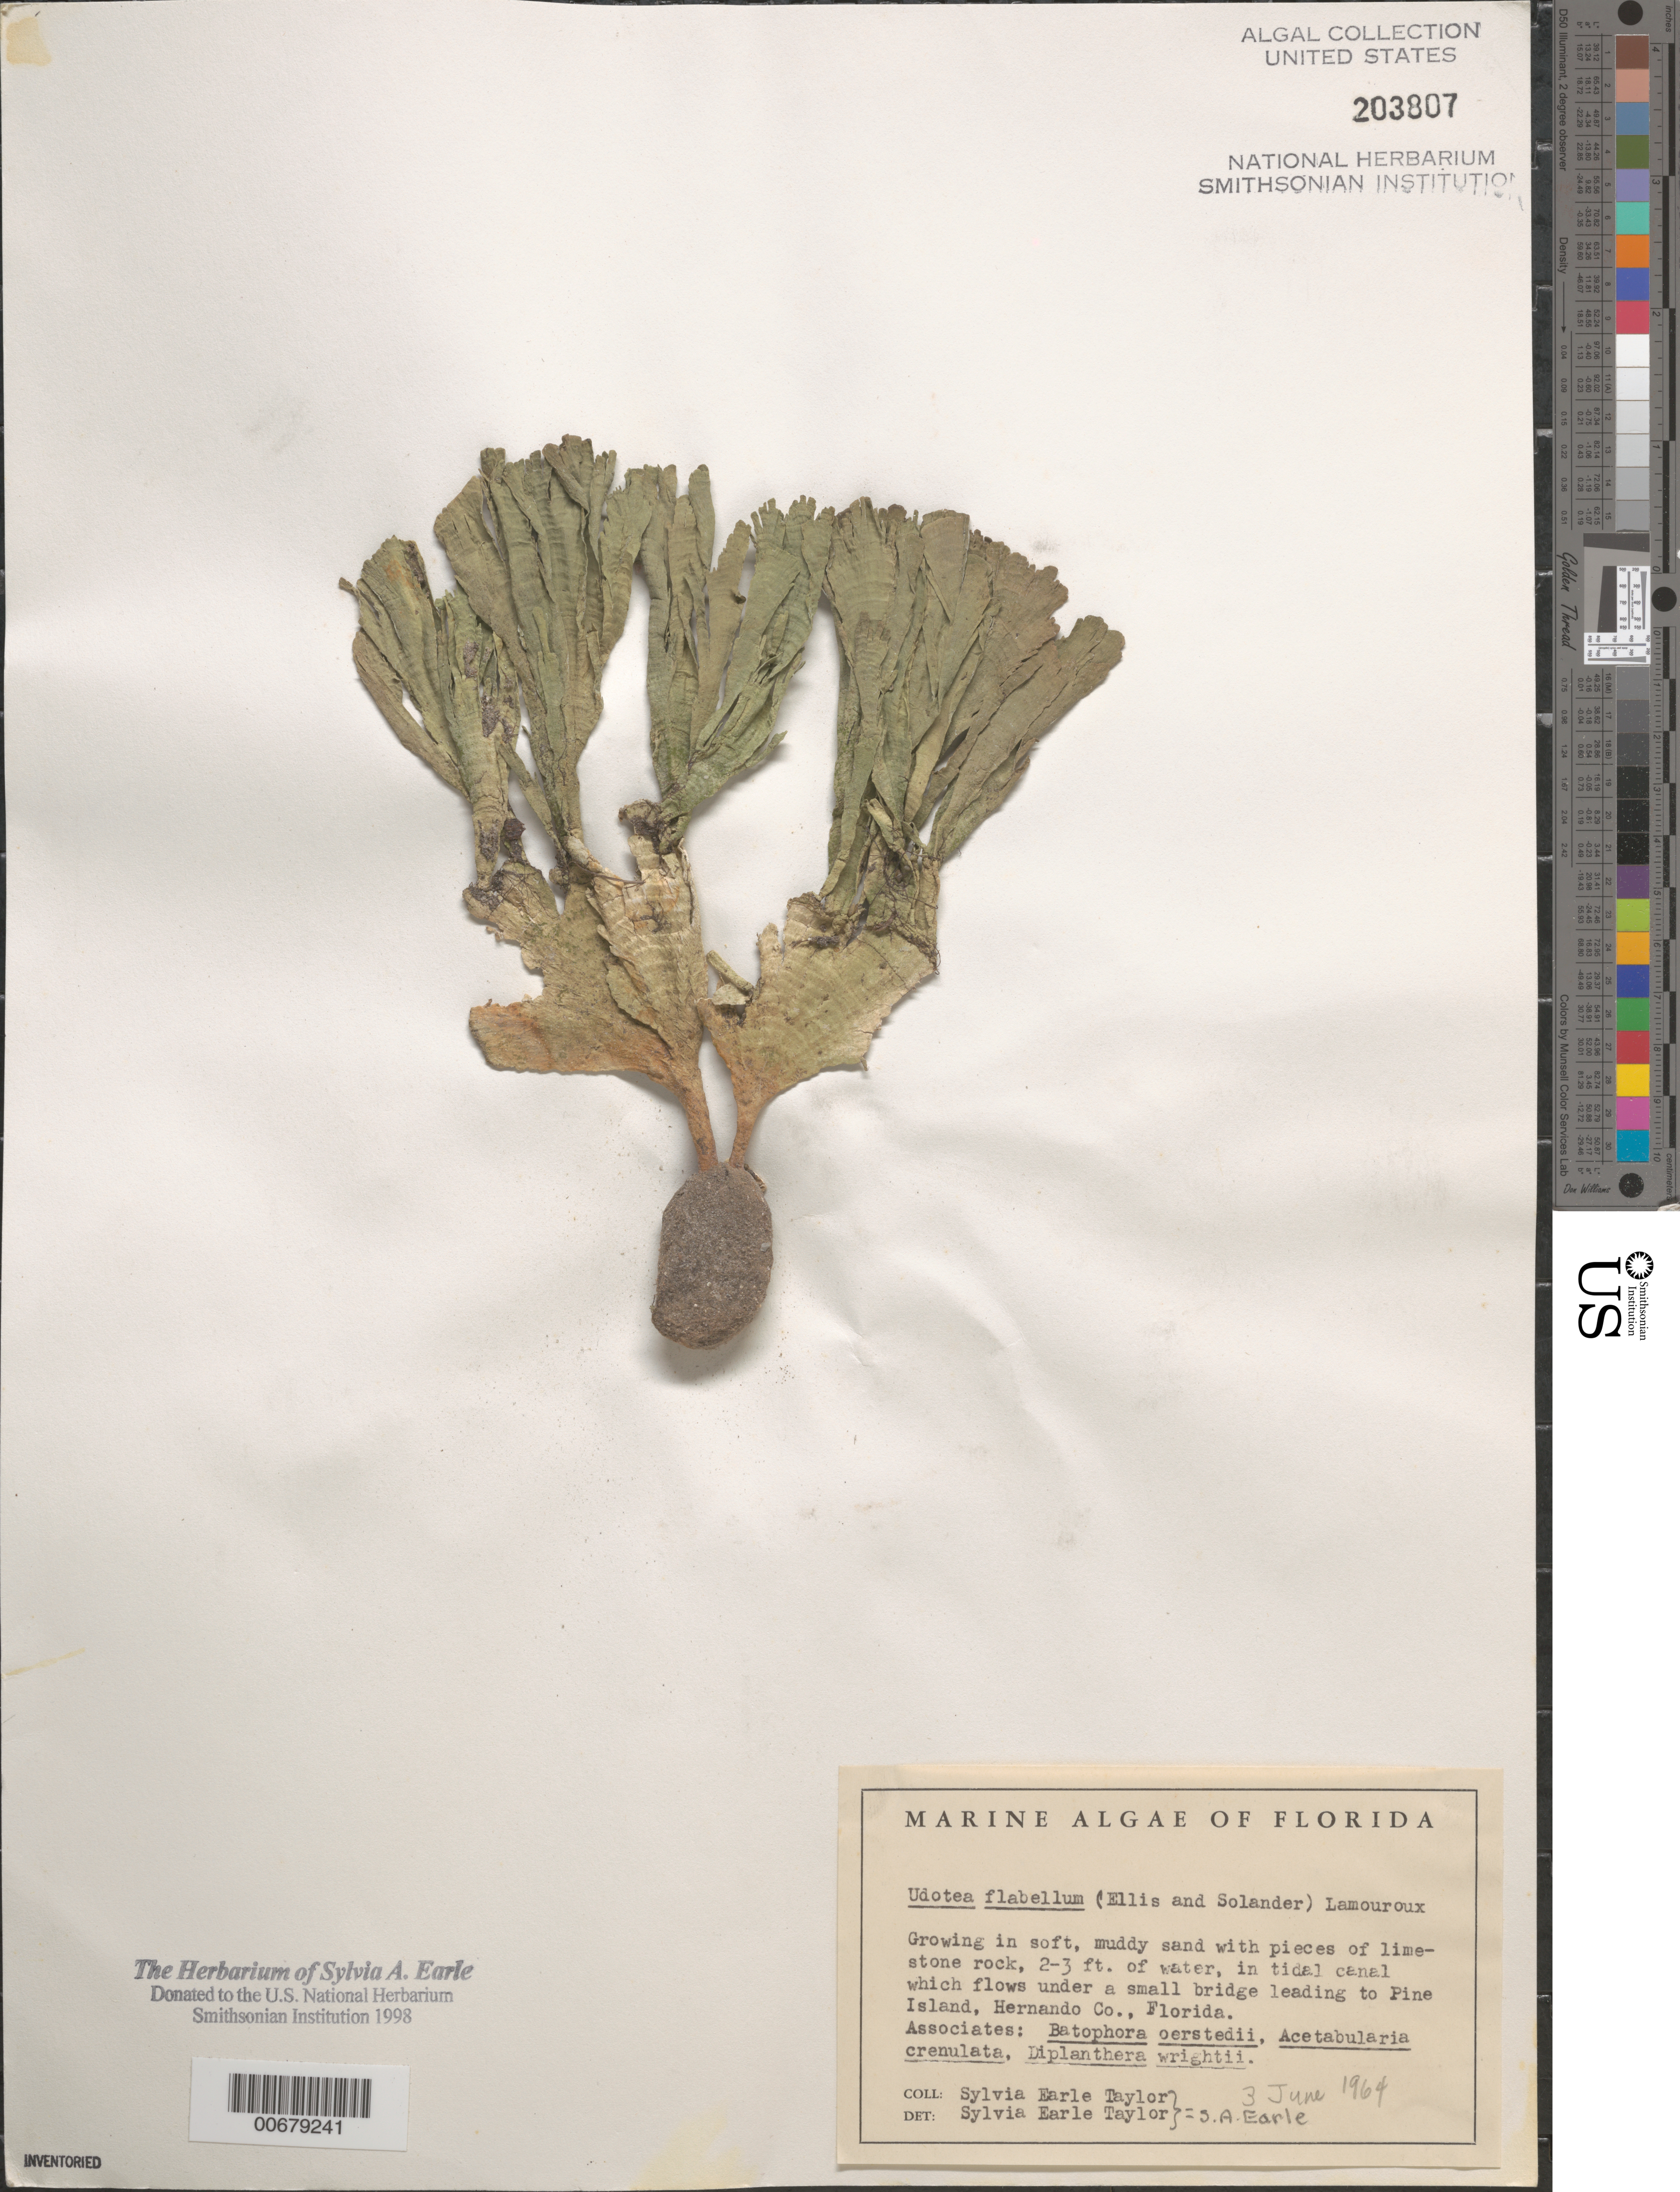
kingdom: Plantae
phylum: Chlorophyta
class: Ulvophyceae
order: Bryopsidales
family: Udoteaceae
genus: Udotea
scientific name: Udotea flabellum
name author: (J. Ellis & Sol.) M. Howe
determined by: Earle, S. A.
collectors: S. A. Earle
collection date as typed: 03 Jun 1964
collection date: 1964-06-03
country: United States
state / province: Florida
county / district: Hernando County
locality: Tidal canal flowing under small bridge leading to Pine Island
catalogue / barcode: US 203807